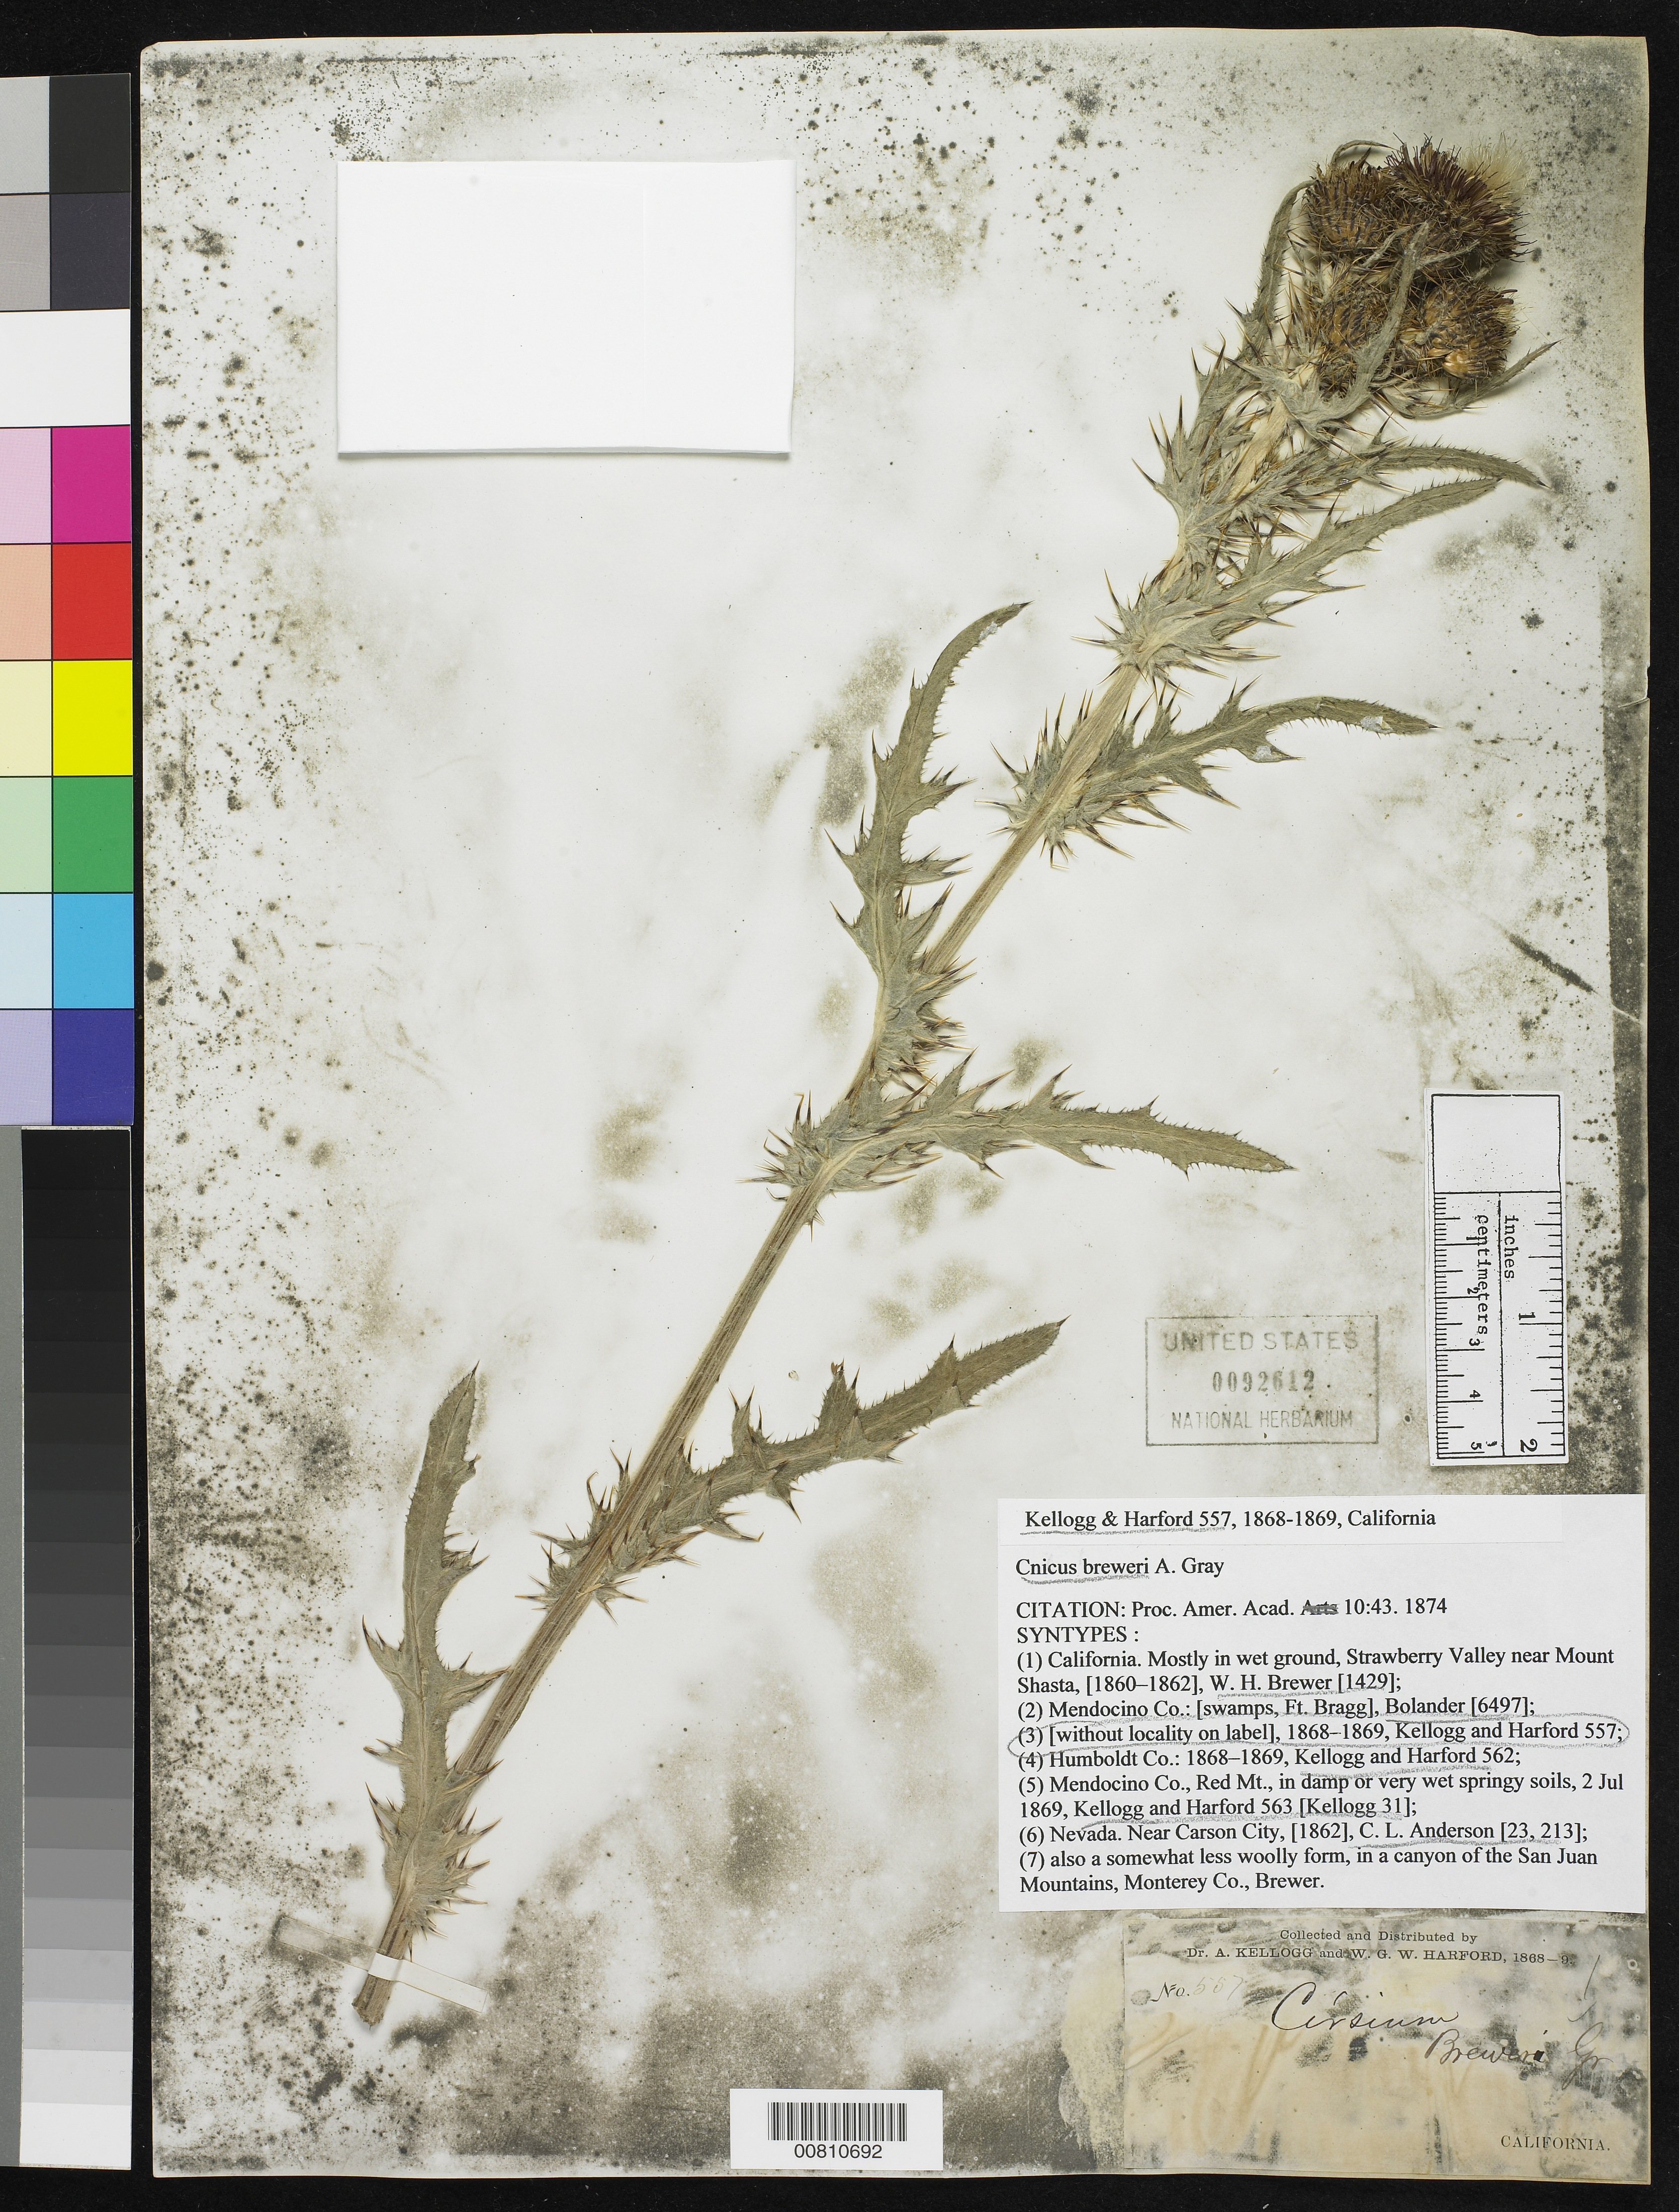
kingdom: Plantae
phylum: Tracheophyta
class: Magnoliopsida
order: Asterales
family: Asteraceae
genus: Cnicus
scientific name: Cnicus breweri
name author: A. Gray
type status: Isosyntype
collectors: A. Kellogg & W. G. W. Harford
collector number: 557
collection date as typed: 1868 to 1869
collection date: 1868/1869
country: United States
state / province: California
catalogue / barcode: US 92612